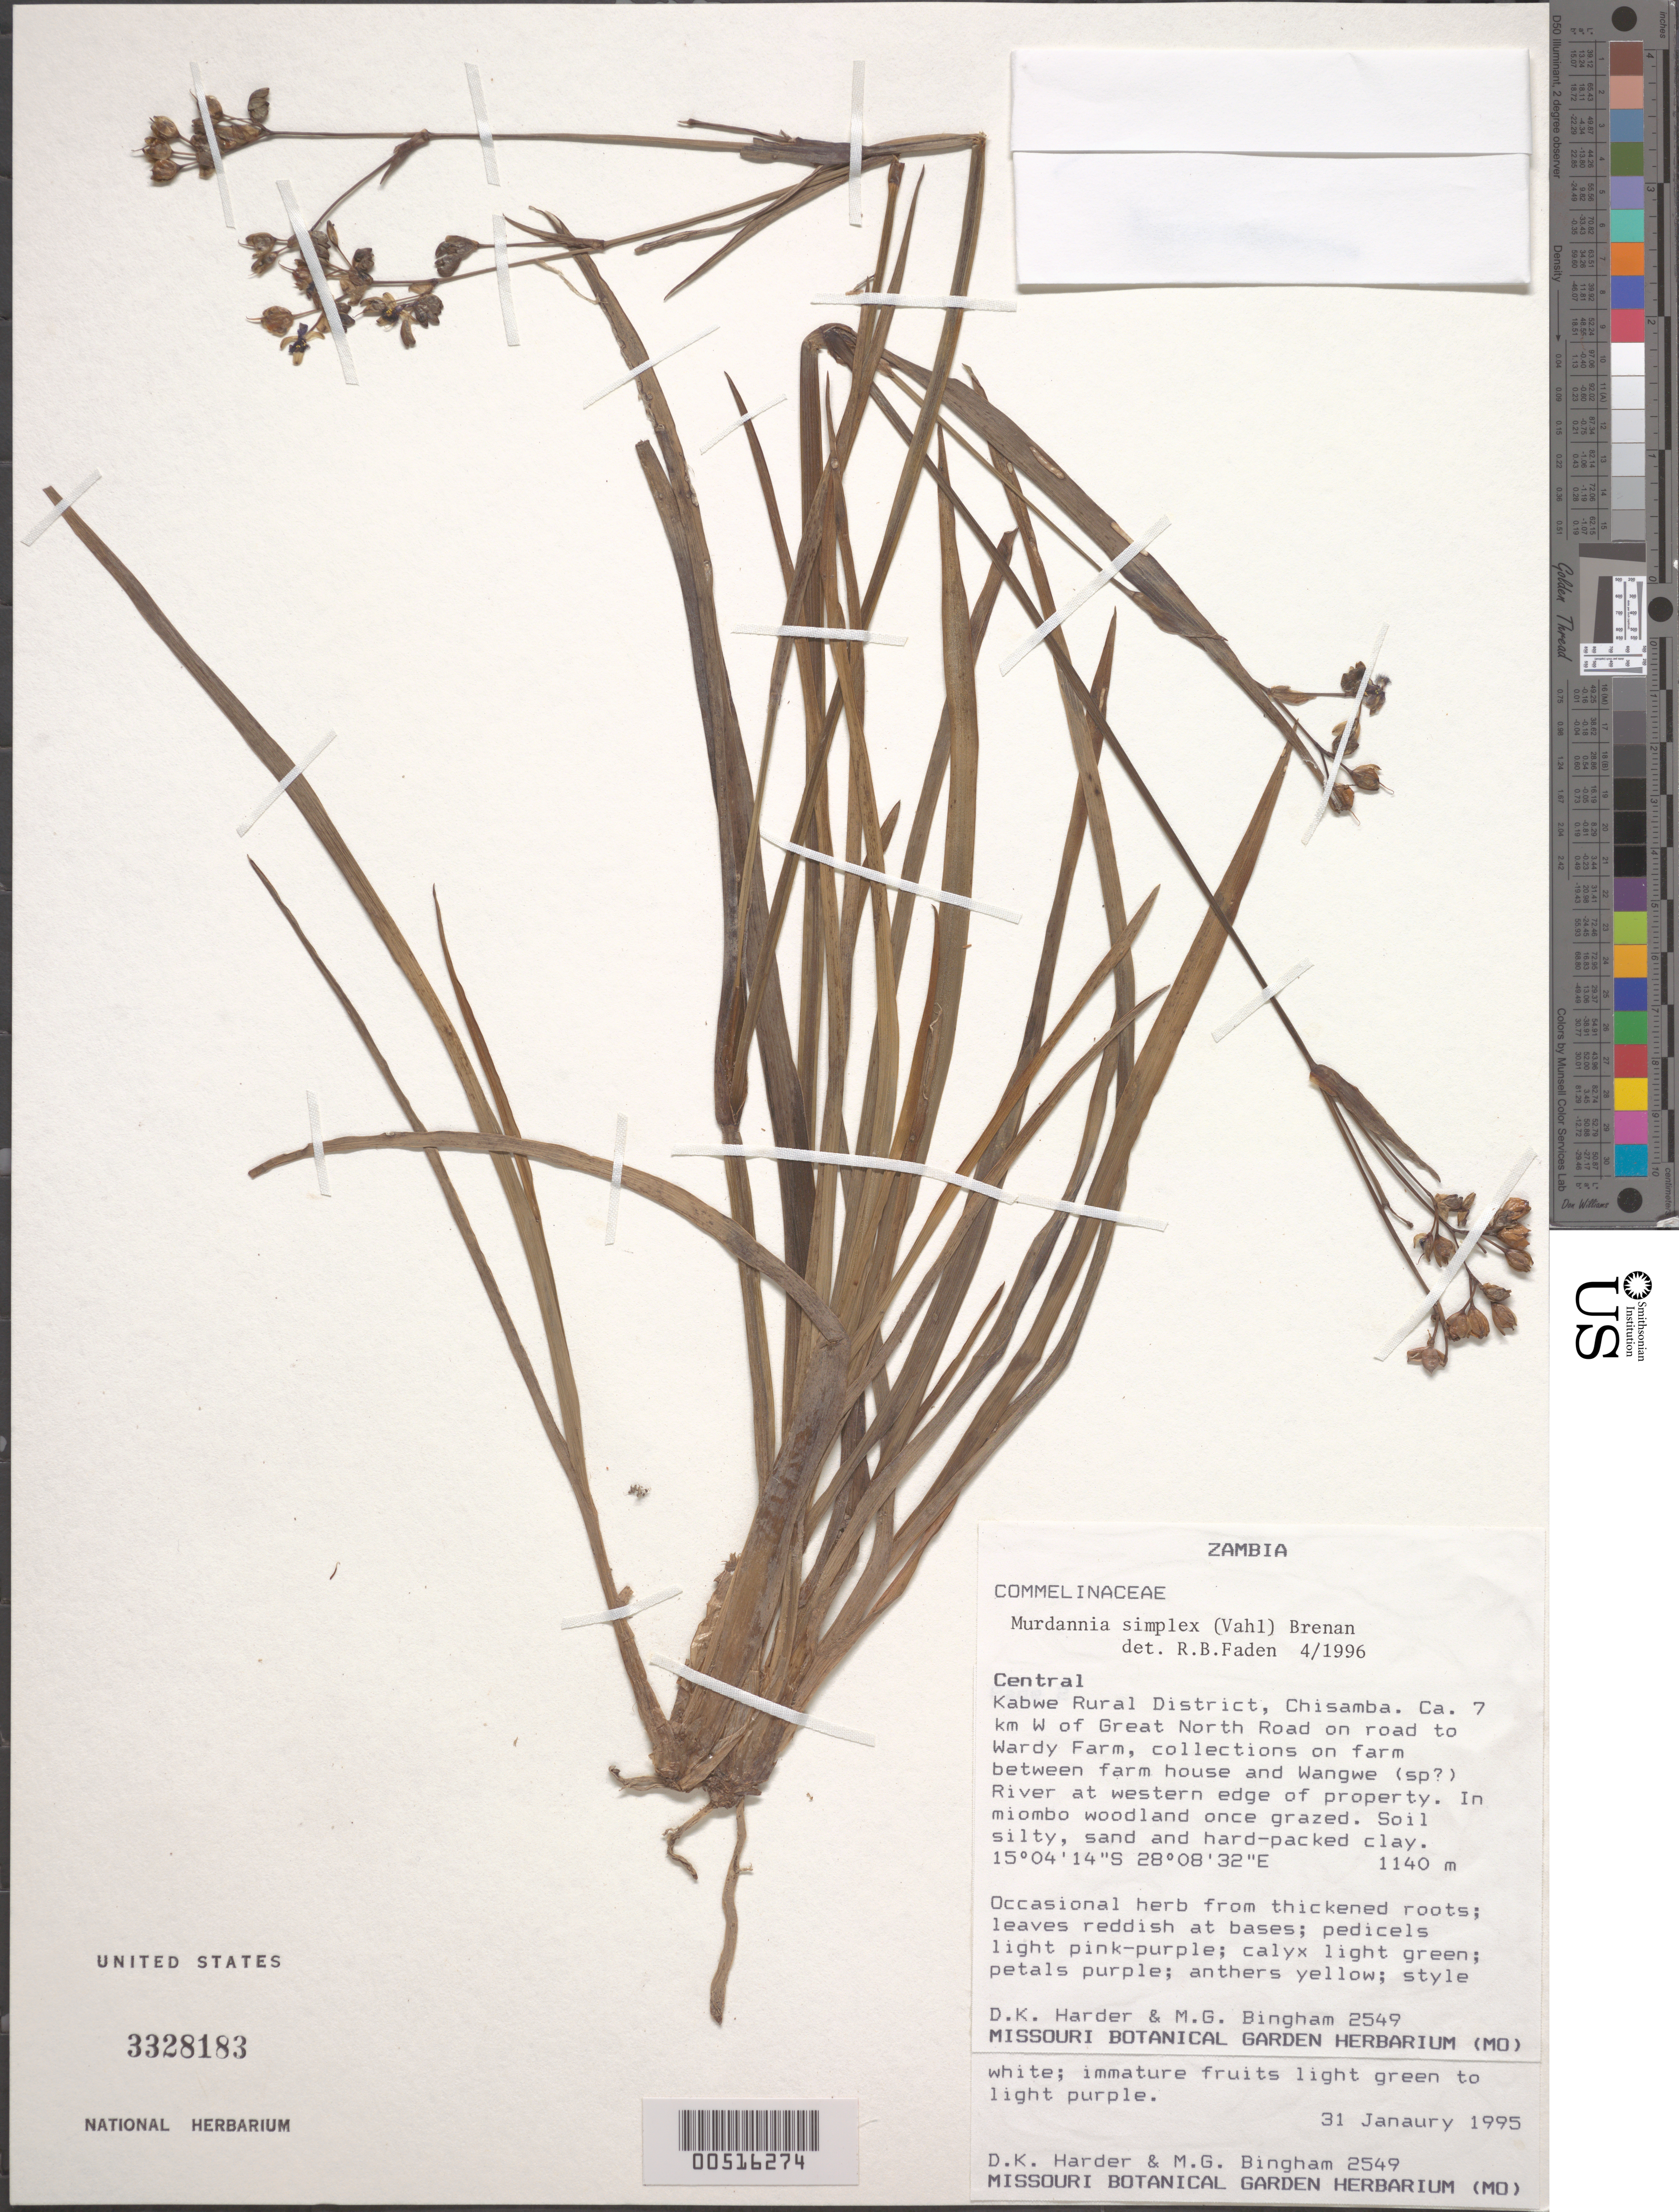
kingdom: Plantae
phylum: Tracheophyta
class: Liliopsida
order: Commelinales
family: Commelinaceae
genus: Murdannia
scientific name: Murdannia simplex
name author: (Vahl) Brenan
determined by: Faden, Robert B., (US), Smithsonian Institution - National Museum of Natural History (UNITED STATES)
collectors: D. Harder & M. Bingham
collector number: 2549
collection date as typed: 31 Jan 1995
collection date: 1995-01-31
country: Zambia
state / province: Central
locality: Kabwe rural dist., chisamba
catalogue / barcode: US 3328183